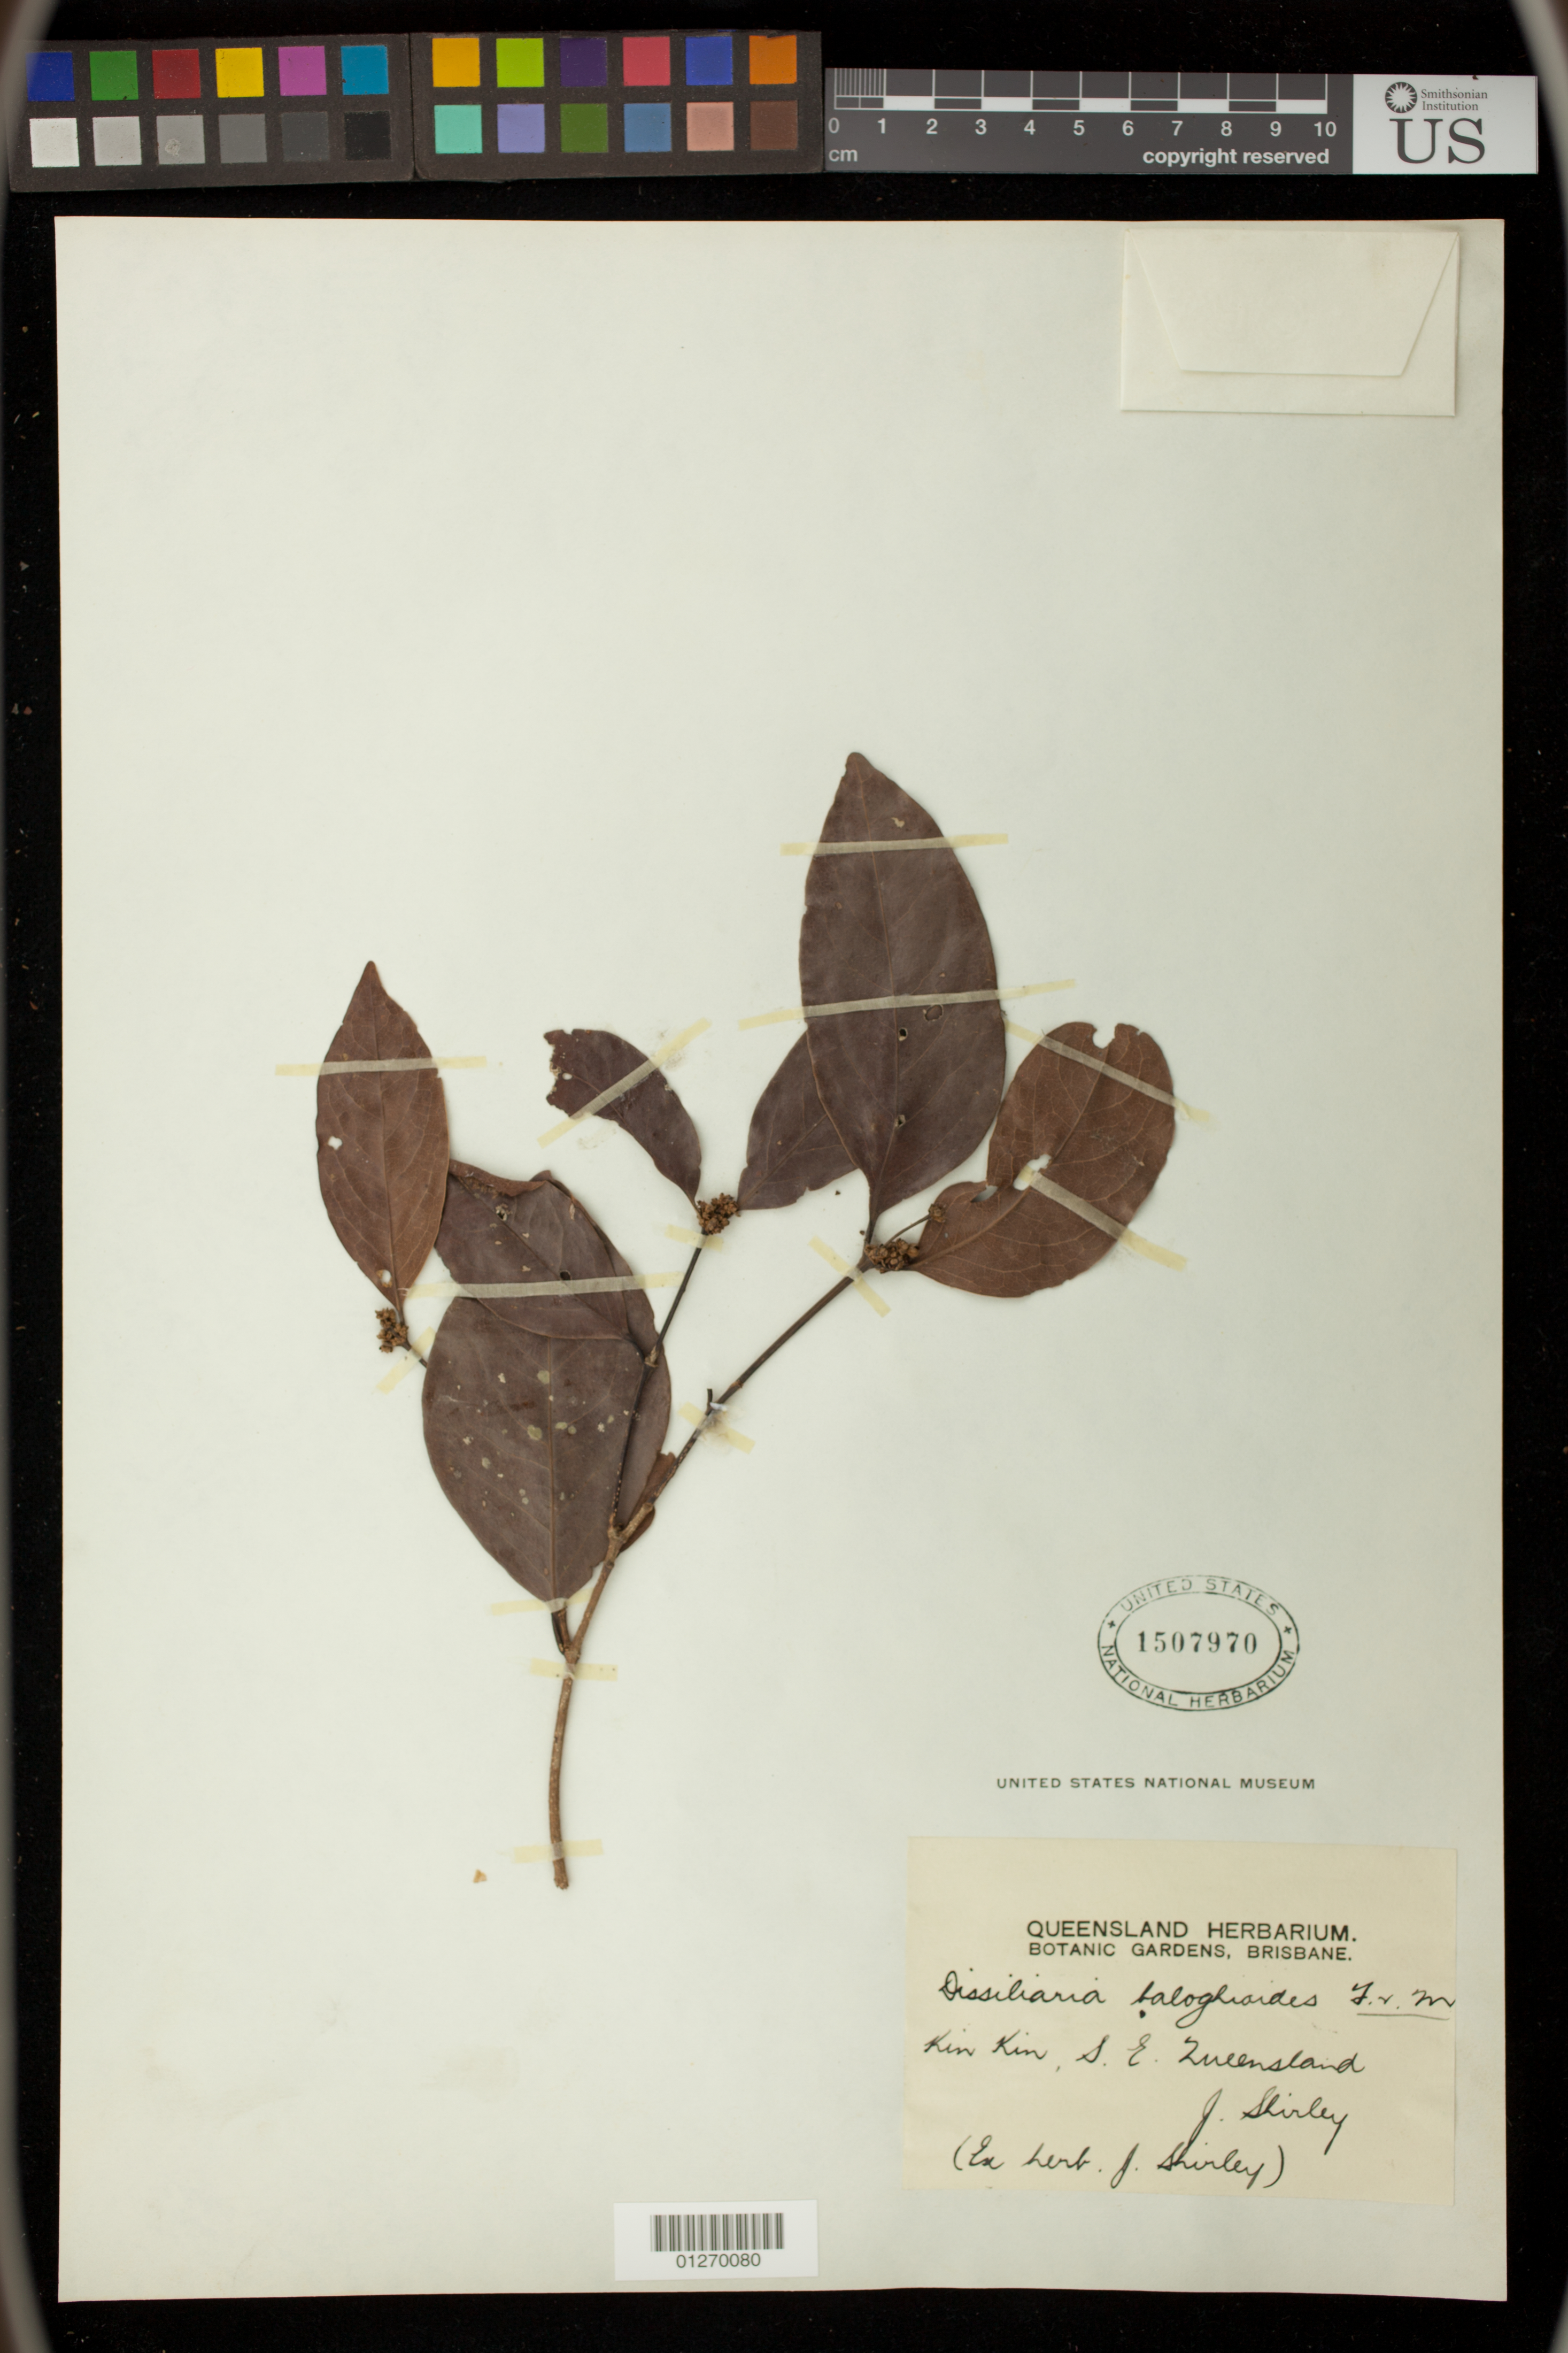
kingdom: Plantae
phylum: Tracheophyta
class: Magnoliopsida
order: Malpighiales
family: Picrodendraceae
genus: Dissiliaria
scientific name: Dissiliaria baloghioides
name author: F. Muell. ex Baill.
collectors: J. Shirley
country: Australia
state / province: Queensland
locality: Kin Kin, S. E. Queensland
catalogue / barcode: US 1507970